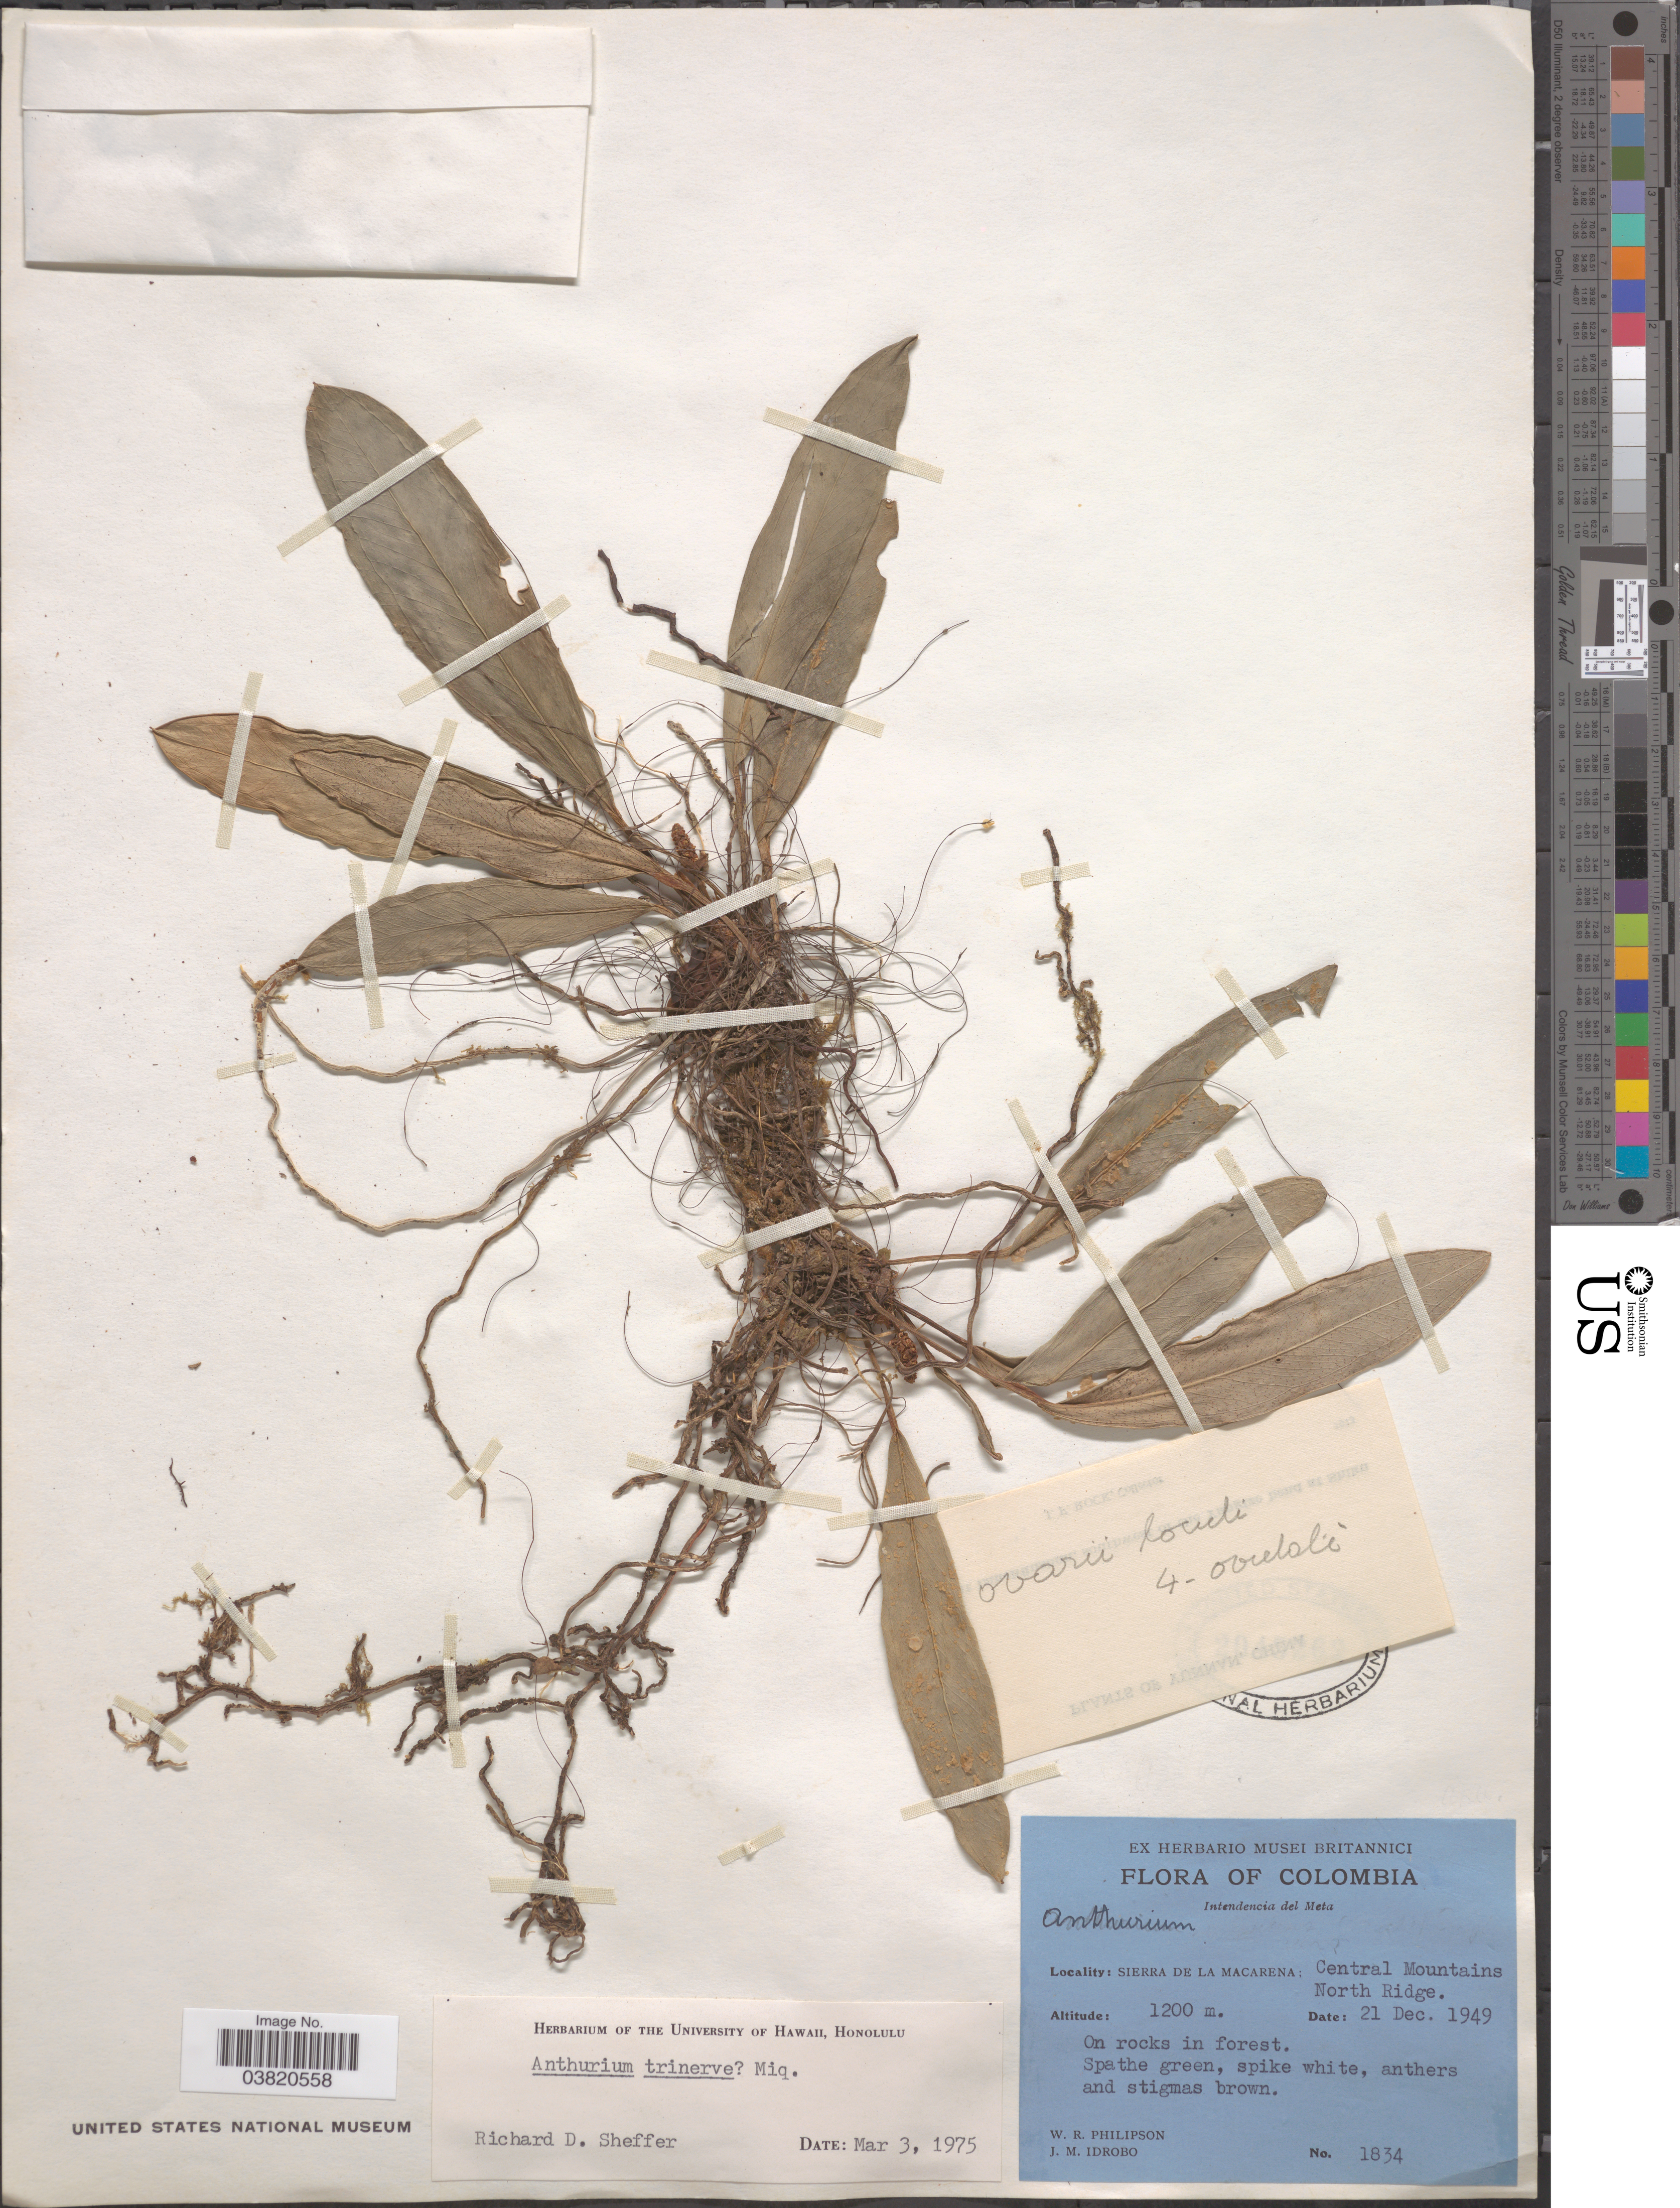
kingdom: Plantae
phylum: Tracheophyta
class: Liliopsida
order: Alismatales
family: Araceae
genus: Anthurium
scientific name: Anthurium trinerve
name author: Miq.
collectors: W. R. Philipson & J. M. Idrobo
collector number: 1834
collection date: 1949-12-21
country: Colombia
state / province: Meta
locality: Intendencia del Meta. Sierra de La Macarena; Central Mountains. North Ridge.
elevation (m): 1200